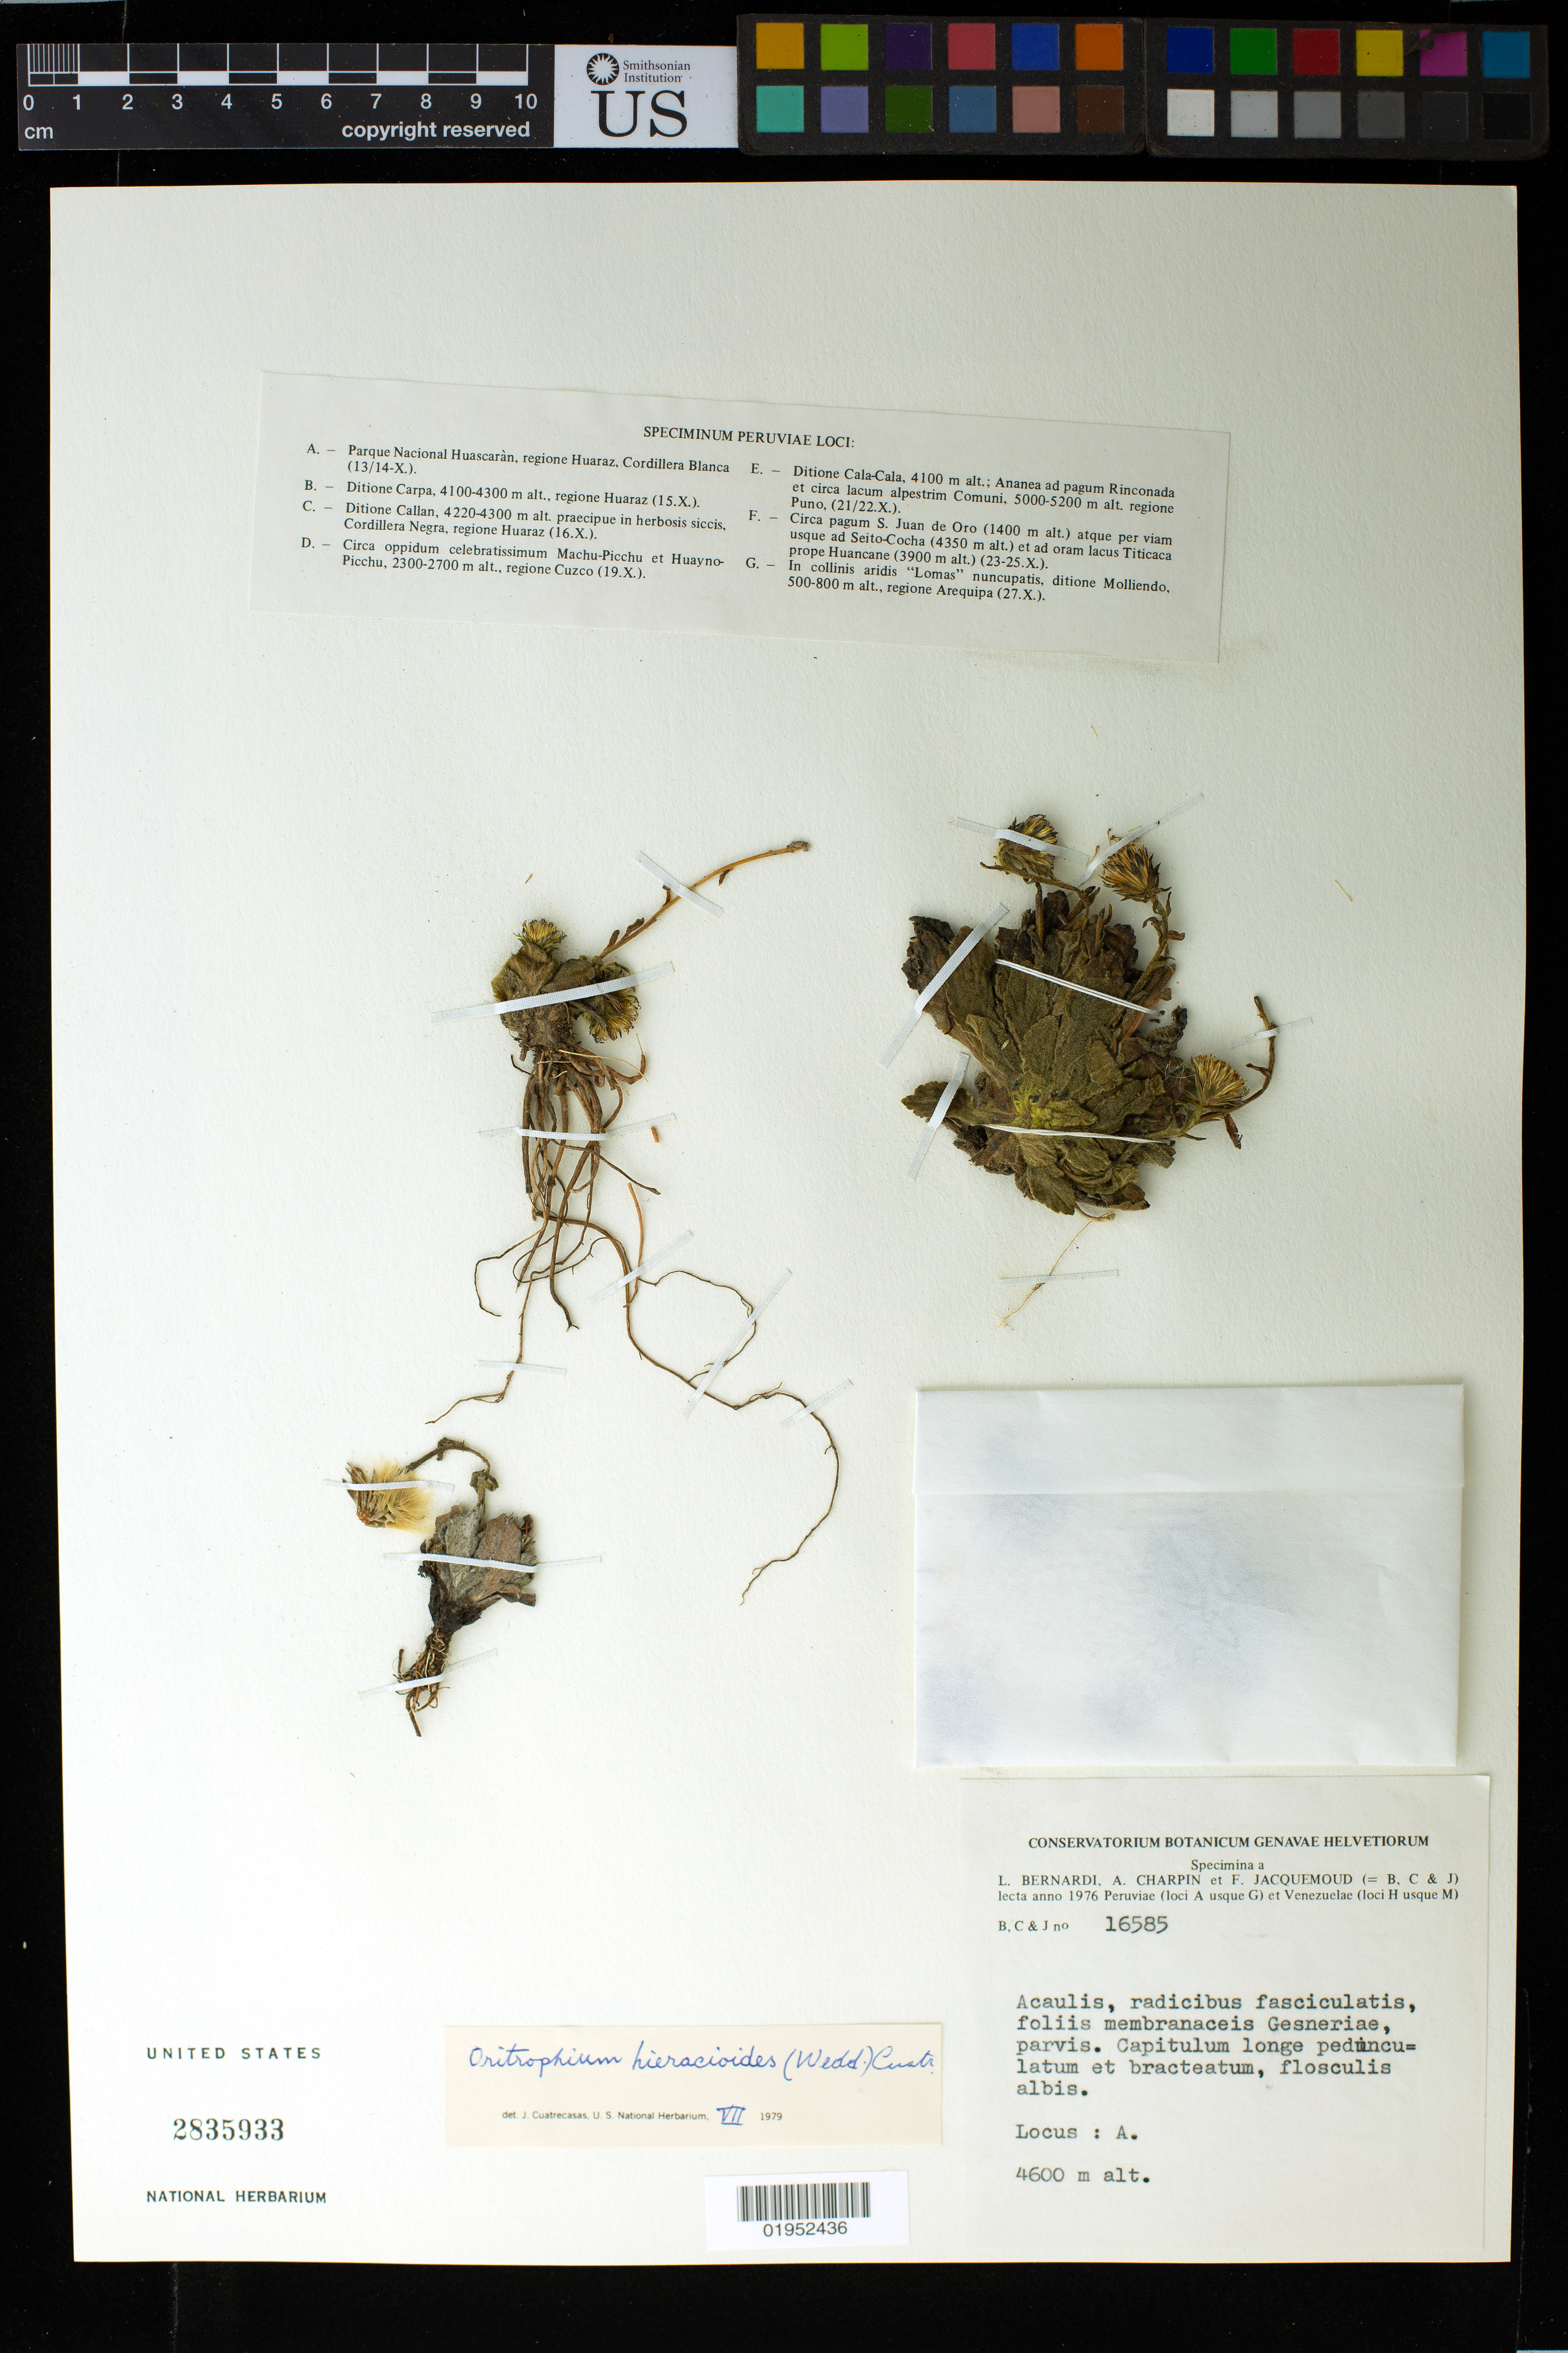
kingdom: Plantae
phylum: Tracheophyta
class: Magnoliopsida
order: Asterales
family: Asteraceae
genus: Oritrophium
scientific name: Oritrophium hieracioides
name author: (Wedd.) Cuatrec.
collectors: L. Bernardi, A. Charpin & F. Jacquemoud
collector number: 16585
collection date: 1976-10-13/1976-10-14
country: Peru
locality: Parque nacional Huascaran, regione Huaraz, Cordillera Blanca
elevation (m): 4500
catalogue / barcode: US 2835933